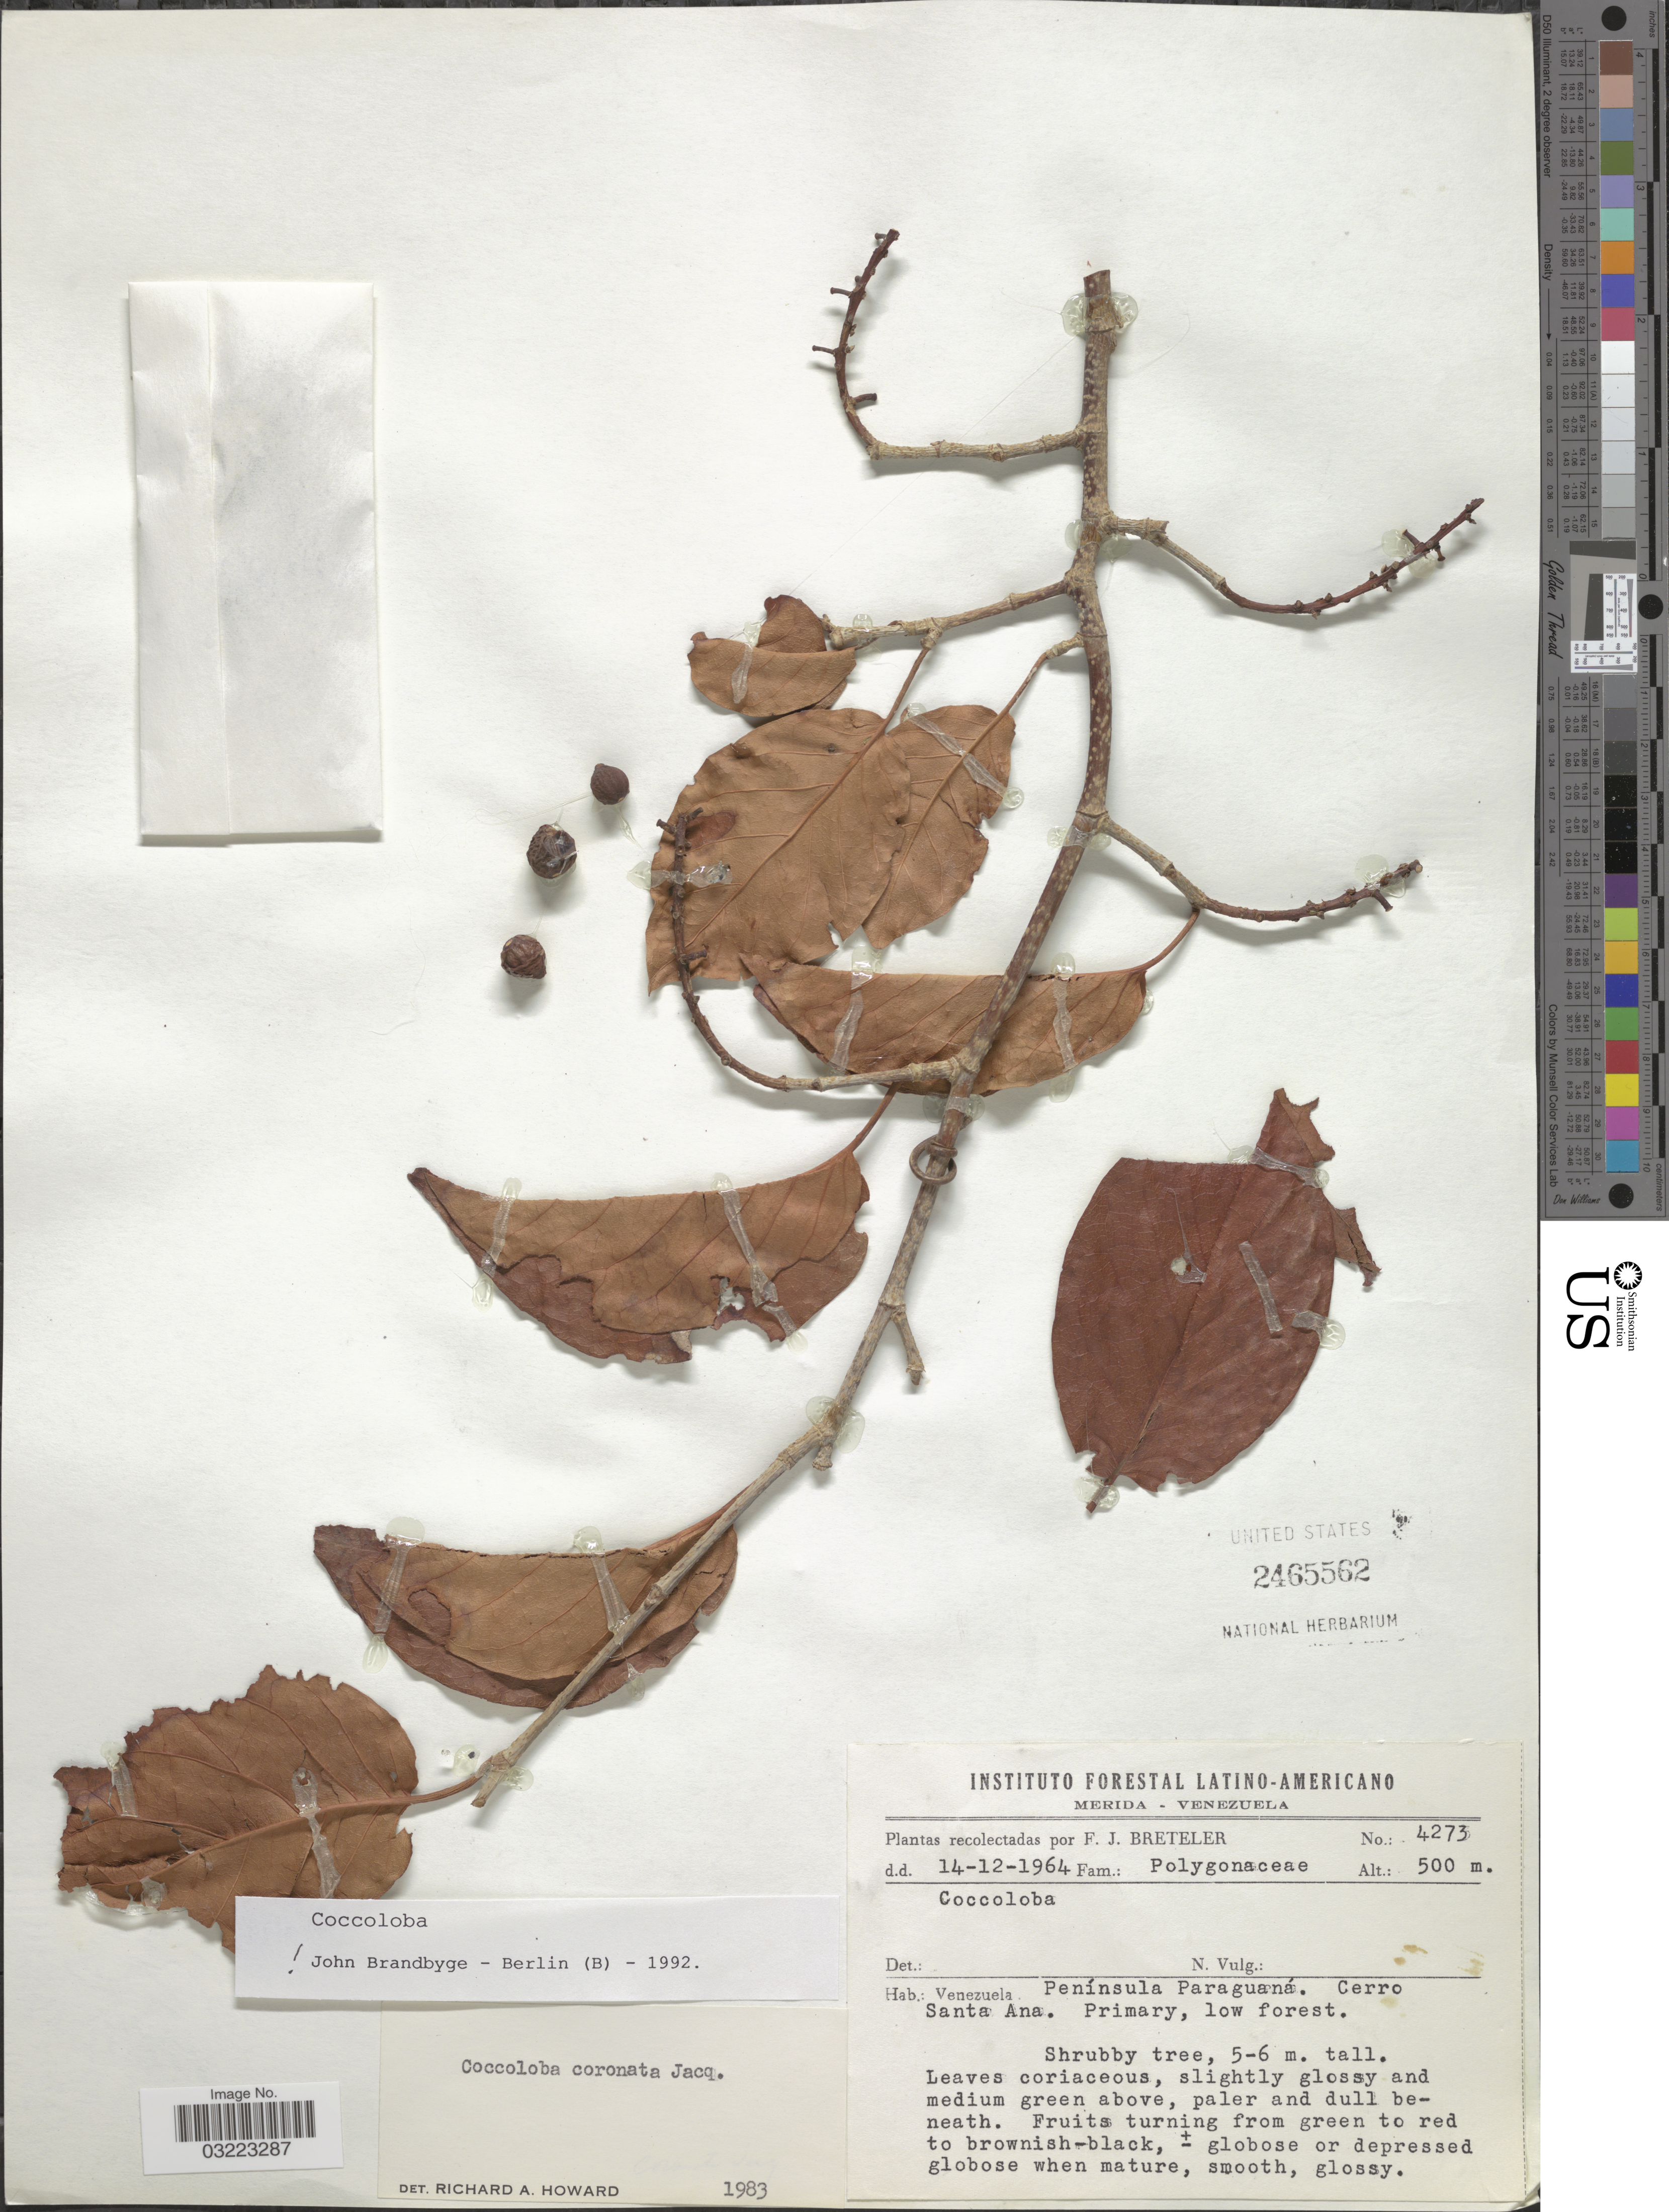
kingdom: Plantae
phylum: Tracheophyta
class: Magnoliopsida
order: Caryophyllales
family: Polygonaceae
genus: Coccoloba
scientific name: Coccoloba coronata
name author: Jacq.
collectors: F. J. Breteler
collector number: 4273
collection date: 1964-12-14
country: Venezuela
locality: Península Paraguaná. Cerro Santa Ana.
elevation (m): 500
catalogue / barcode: US 2465562